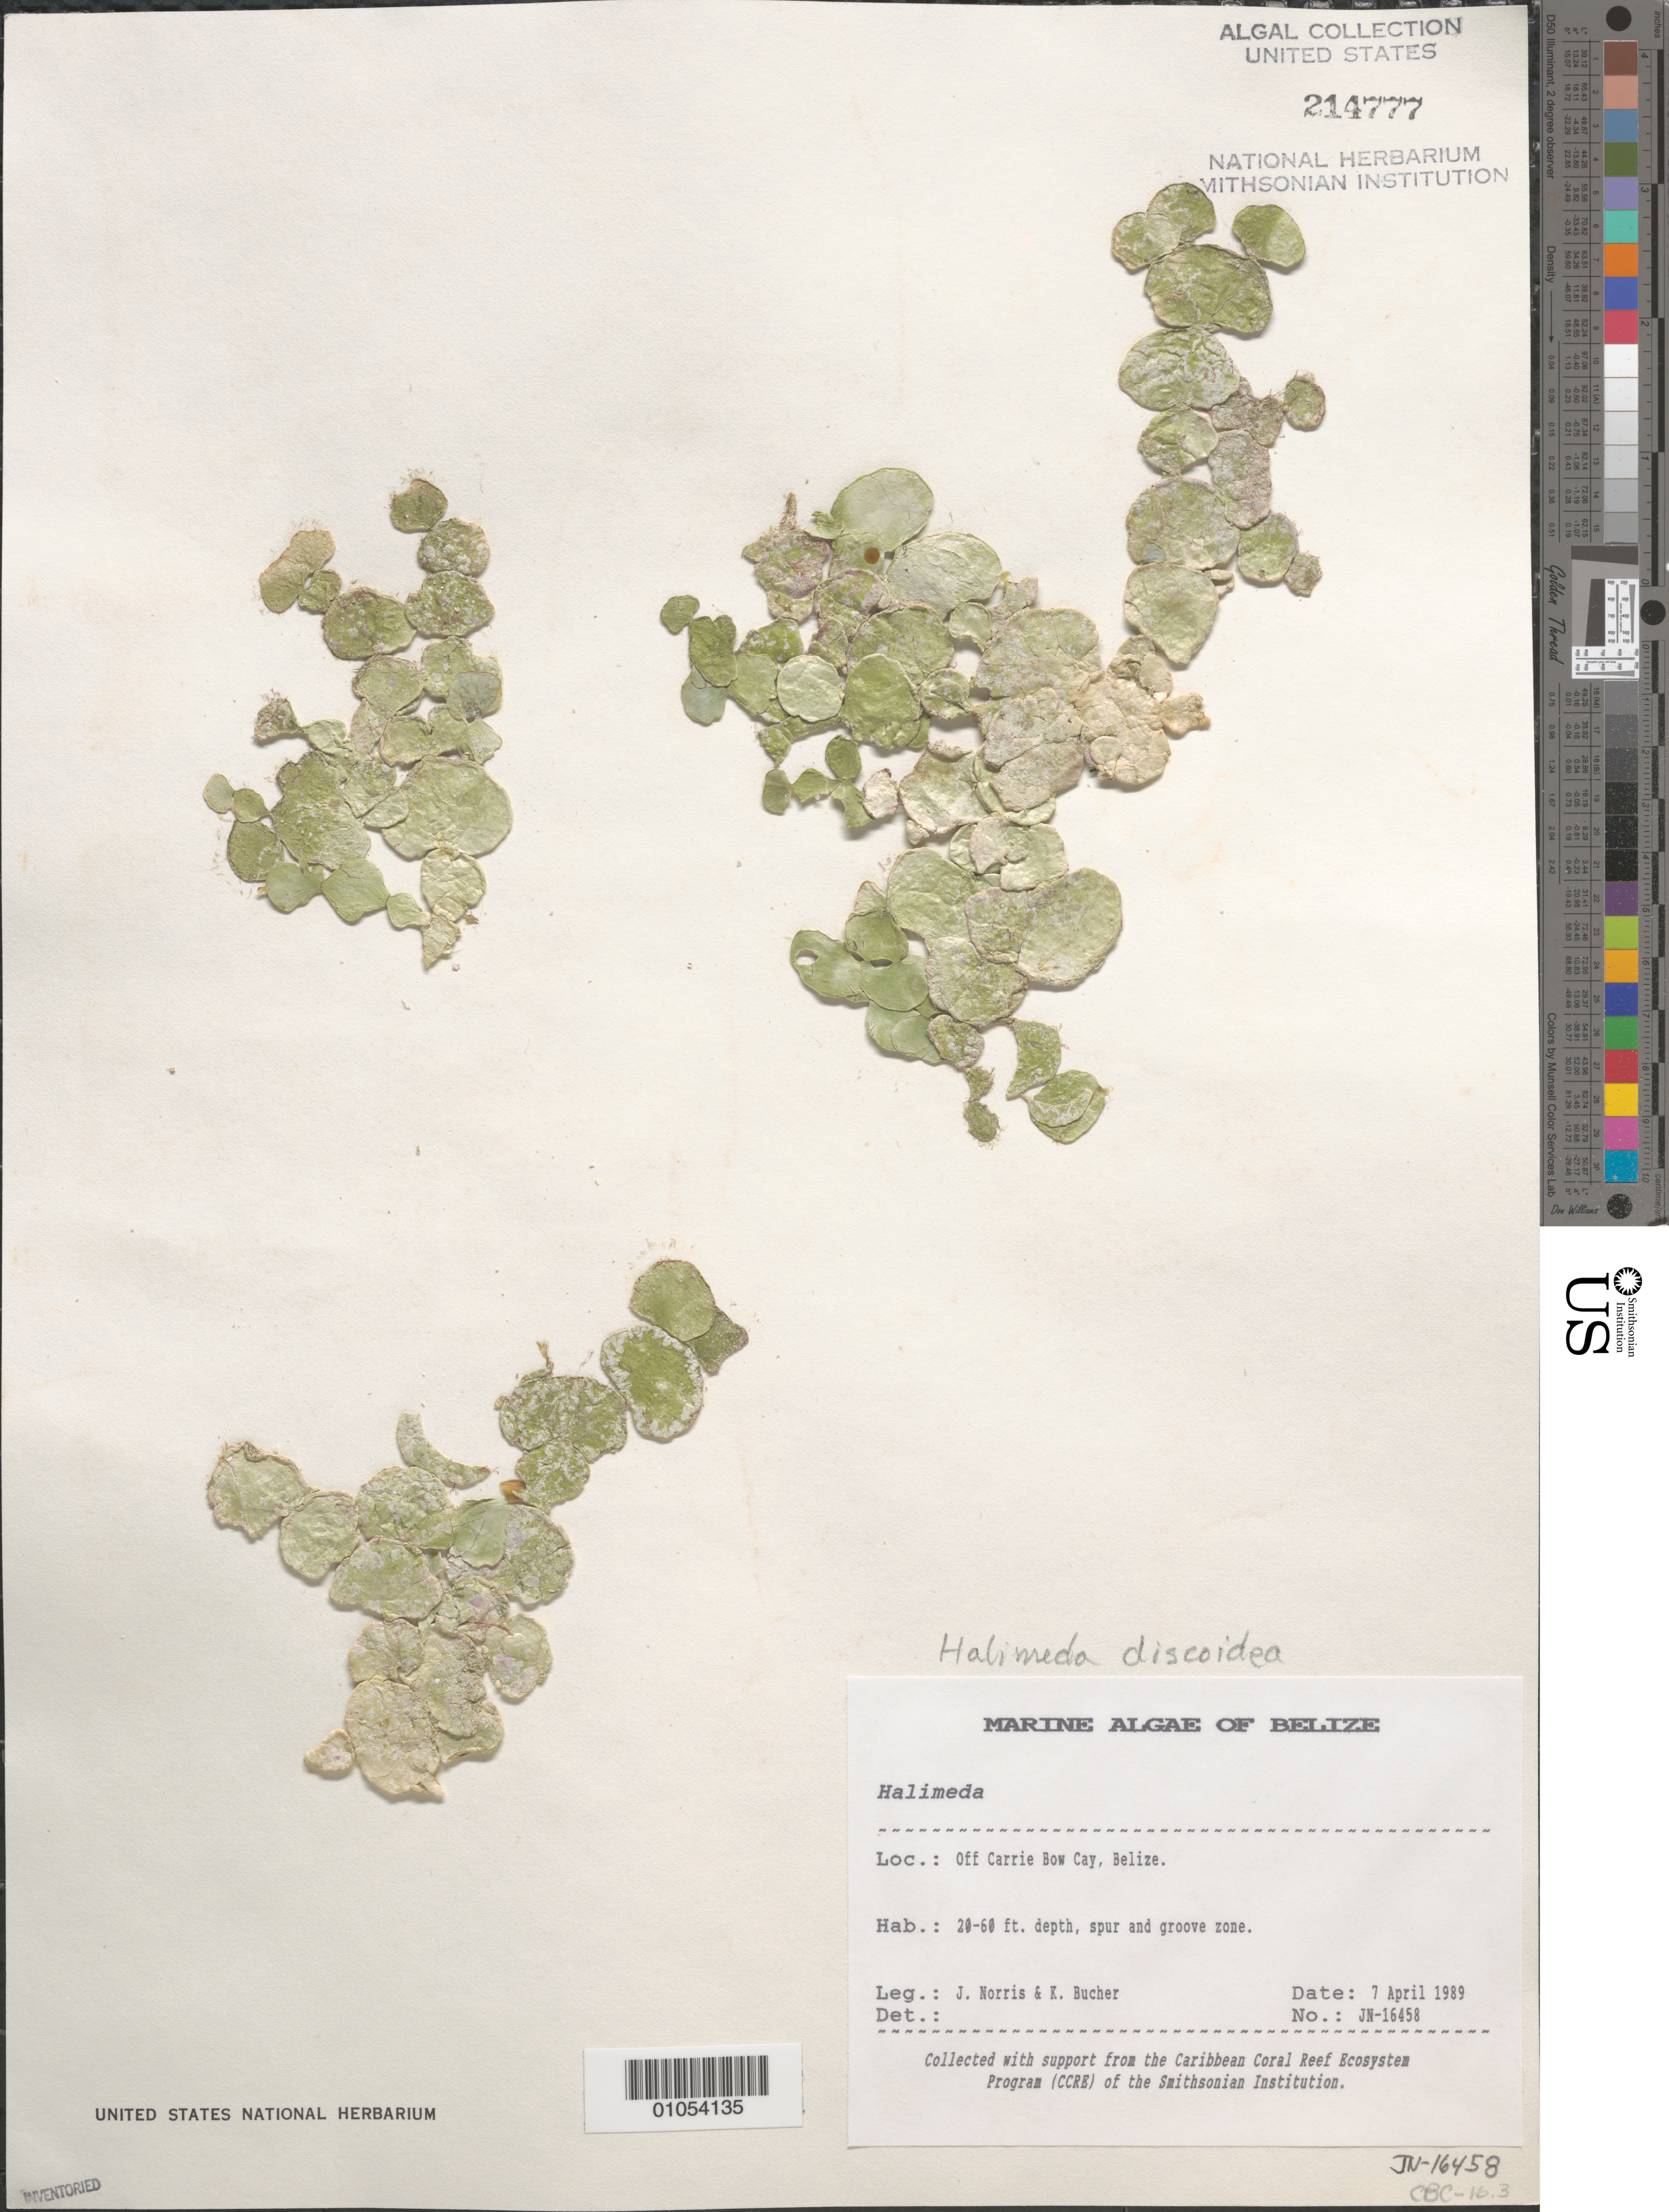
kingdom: Plantae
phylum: Chlorophyta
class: Ulvophyceae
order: Bryopsidales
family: Halimedaceae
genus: Halimeda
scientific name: Halimeda discoidea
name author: Decne.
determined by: Norris, James N.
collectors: J. N. Norris & K. E. Bucher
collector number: JN-16458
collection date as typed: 07 Apr 1989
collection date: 1989-04-07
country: Belize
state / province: Stann Creek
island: Carrie Bow Cay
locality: Off Carrie Bow Cay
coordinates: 16 48'N, 88 05'W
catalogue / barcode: US 214777